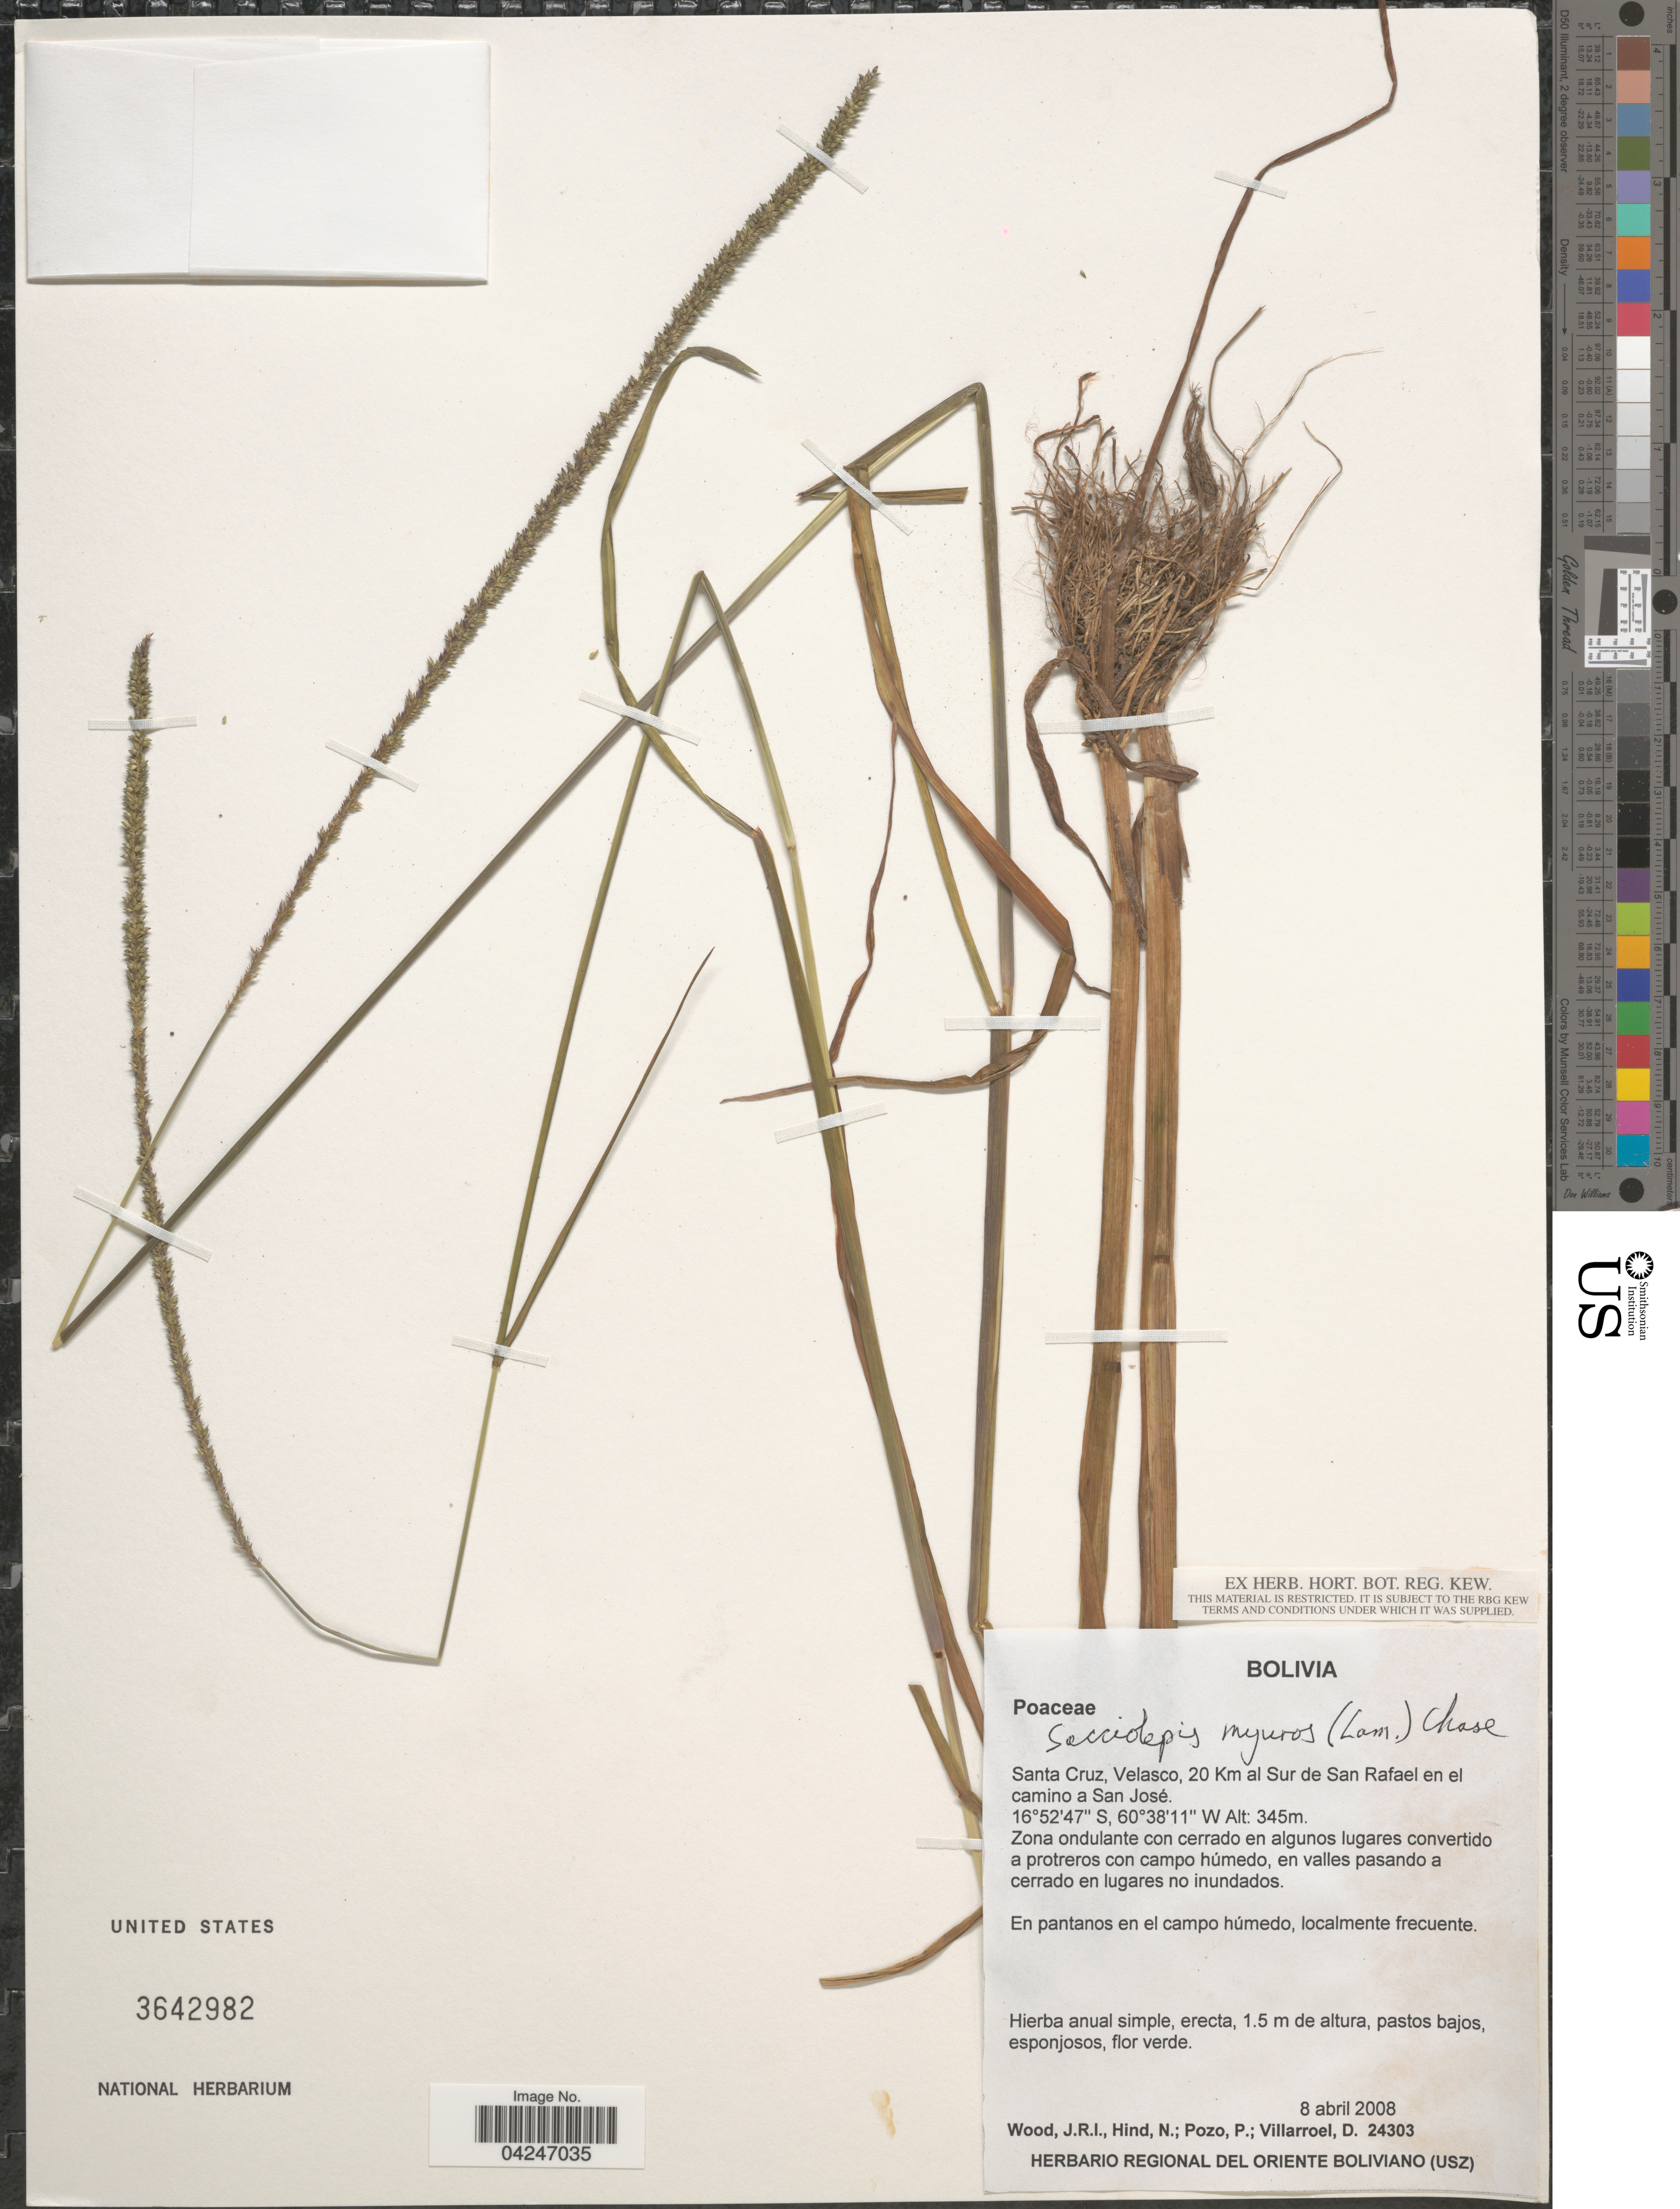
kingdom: Plantae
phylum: Tracheophyta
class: Liliopsida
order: Poales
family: Poaceae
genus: Sacciolepis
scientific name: Sacciolepis myuros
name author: (Lam.) Chase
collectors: J. R. I. Wood, N. Hind, P. Pozo & D. Villarroel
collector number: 24303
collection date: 2008-04-08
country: Bolivia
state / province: Santa Cruz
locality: Velasco, 20 Km al Sur de San Rafael en el camino a San José. Zona ondulante con cerrado en algunos lugares convertido a protreros con campo húmedo, en valles pasando a cerrado en lugares no inundados.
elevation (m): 345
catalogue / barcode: US 3642982